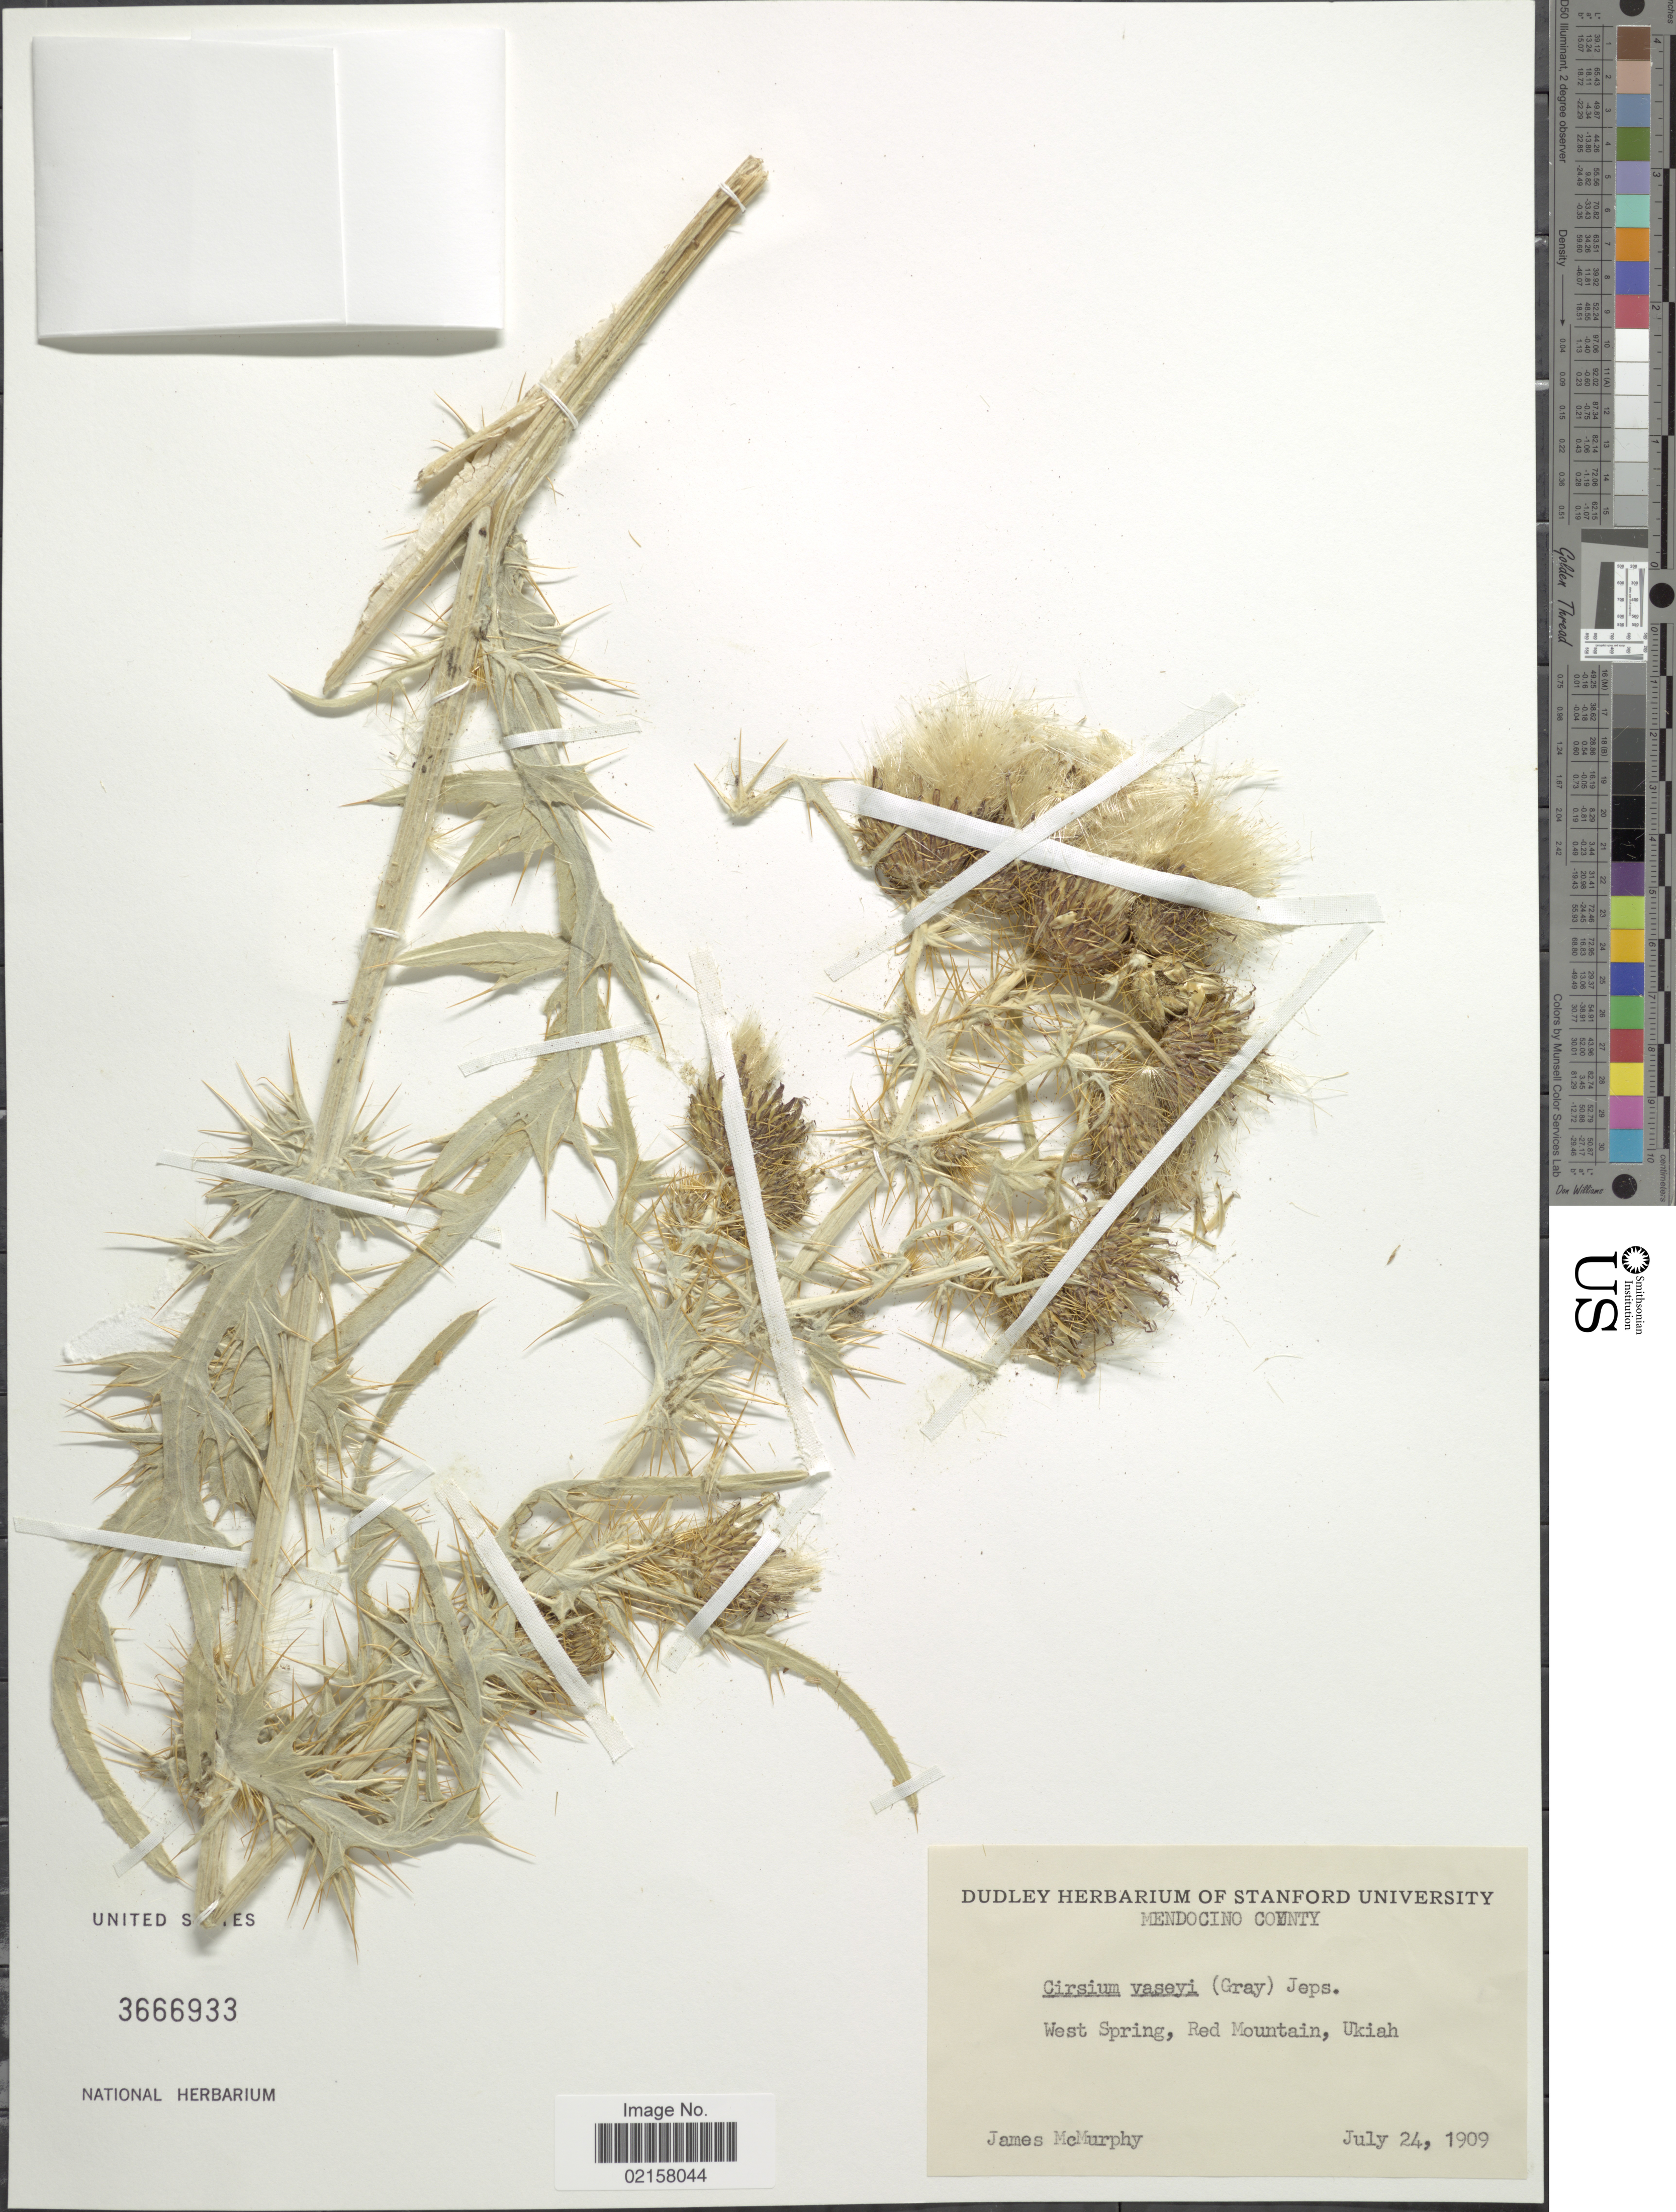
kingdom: Plantae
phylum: Tracheophyta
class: Magnoliopsida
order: Asterales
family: Asteraceae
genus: Cirsium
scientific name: Cirsium hydrophilum var. vaseyi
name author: (A. Gray) J.T. Howell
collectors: J. McMurphy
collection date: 1909-01-24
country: United States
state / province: California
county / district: Mendocino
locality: Mendocino County, West Spring, Red Mountain, Ukiah.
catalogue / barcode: US 3666933